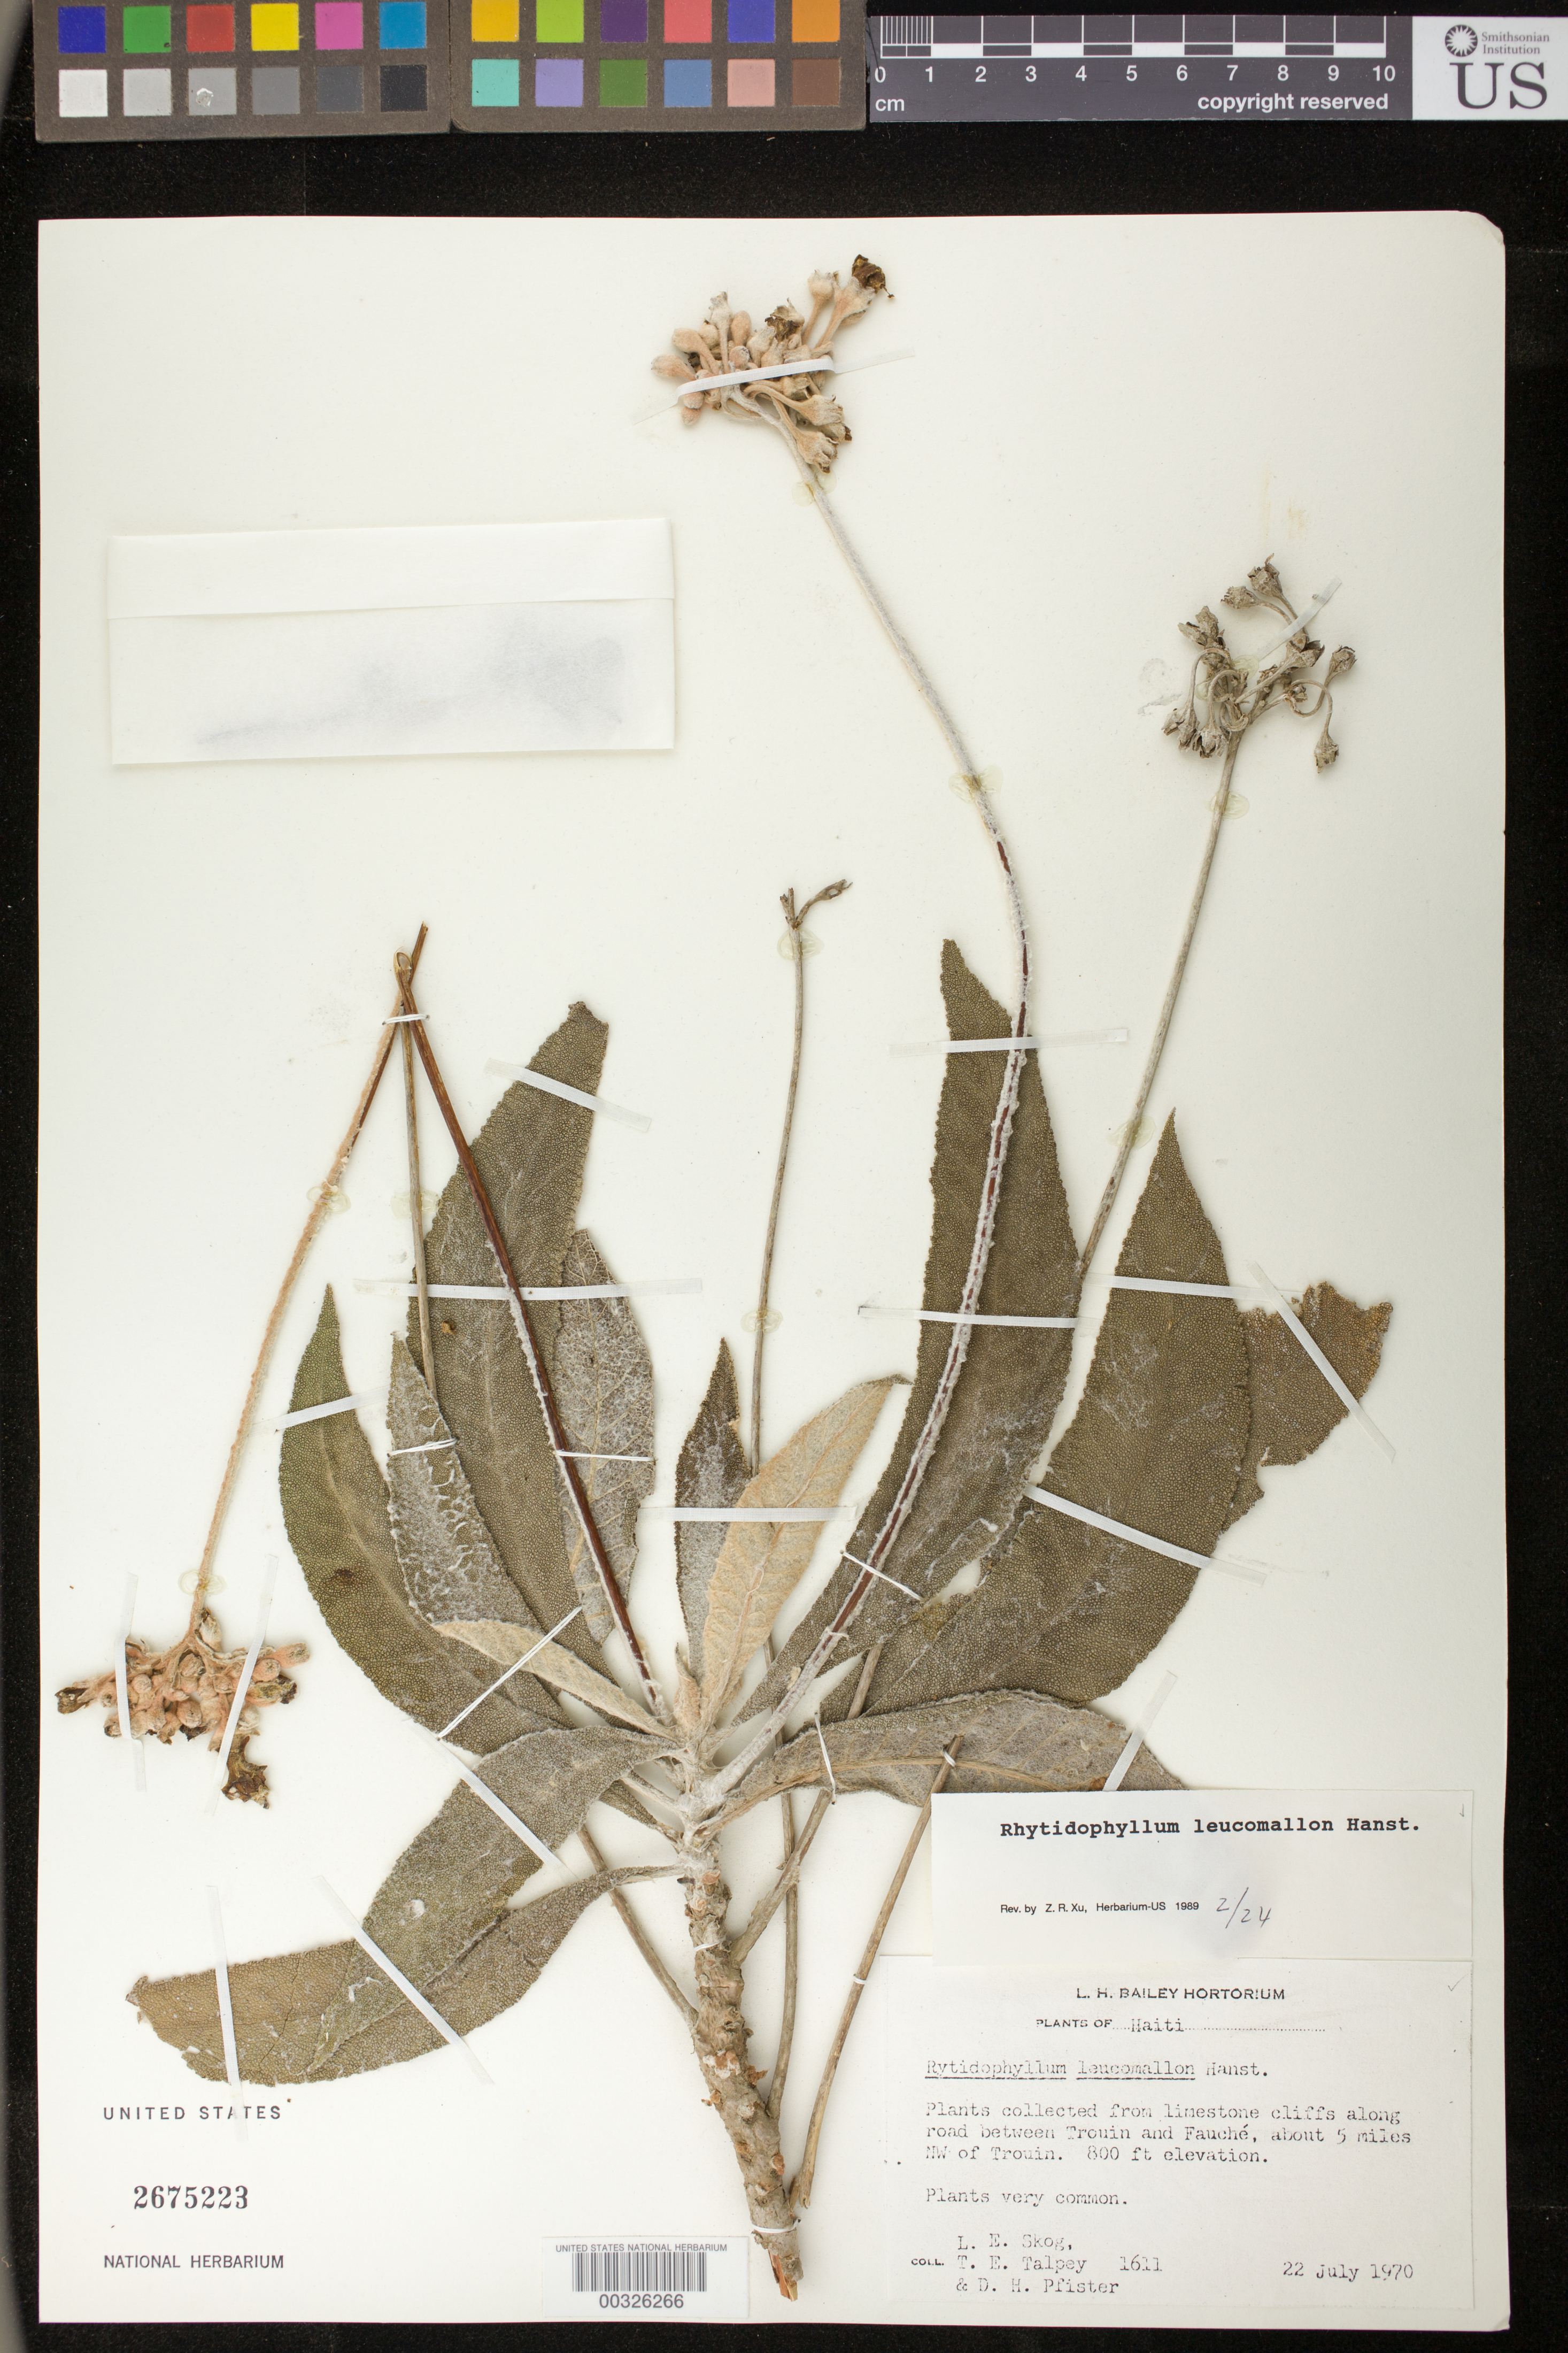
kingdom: Plantae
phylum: Tracheophyta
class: Magnoliopsida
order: Lamiales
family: Gesneriaceae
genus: Rhytidophyllum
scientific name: Rhytidophyllum leucomallon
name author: Hanst.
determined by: Skog, Laurence E.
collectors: L. E. Skog, T. Talpey & D. H. Pfister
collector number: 1611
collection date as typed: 22 Jul 1970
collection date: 1970-07-22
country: Haiti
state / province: Ouest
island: Hispaniola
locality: Along road between Trouin and Fauché, about 5 miles NW of Trouin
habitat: Limestone cliffs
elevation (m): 244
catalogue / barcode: US 2675223